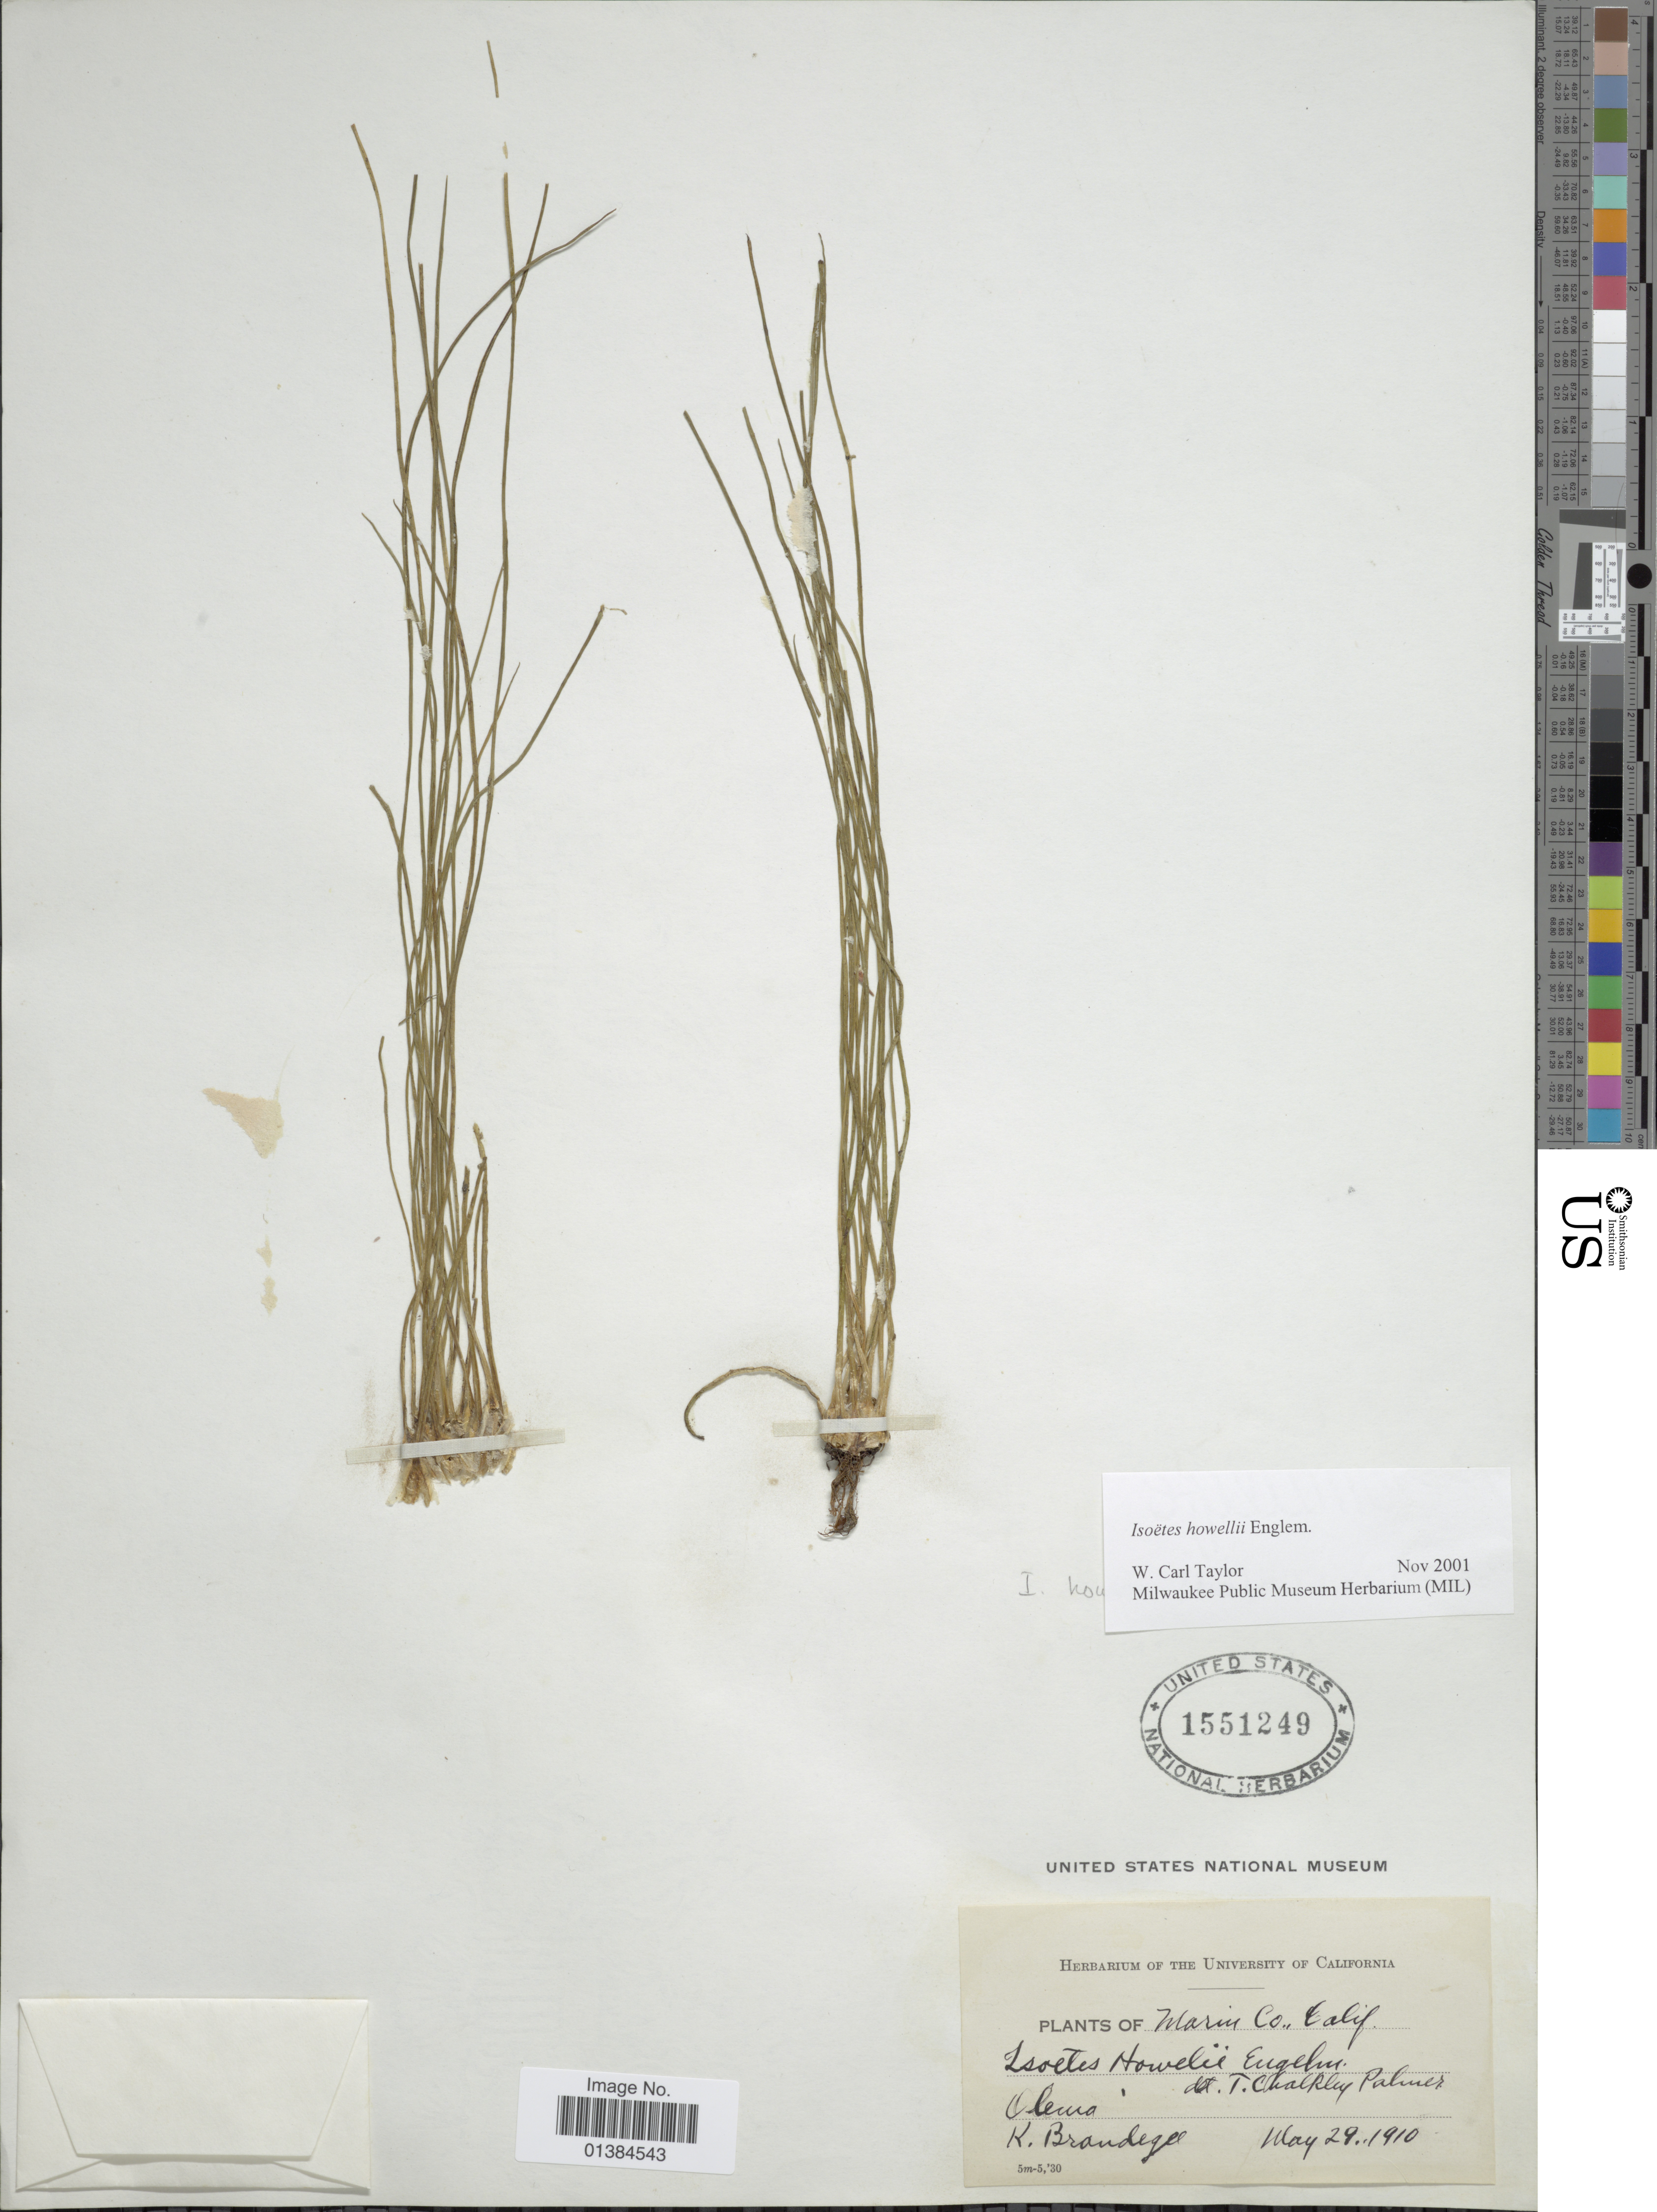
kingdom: Plantae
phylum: Tracheophyta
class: Lycopodiopsida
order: Isoetales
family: Isoetaceae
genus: Isoetes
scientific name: Isoetes howellii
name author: Engelm.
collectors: K. Brandegee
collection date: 1910-05-29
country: United States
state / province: California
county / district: Marin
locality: Marin Co. Olema.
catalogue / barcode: US 1551249